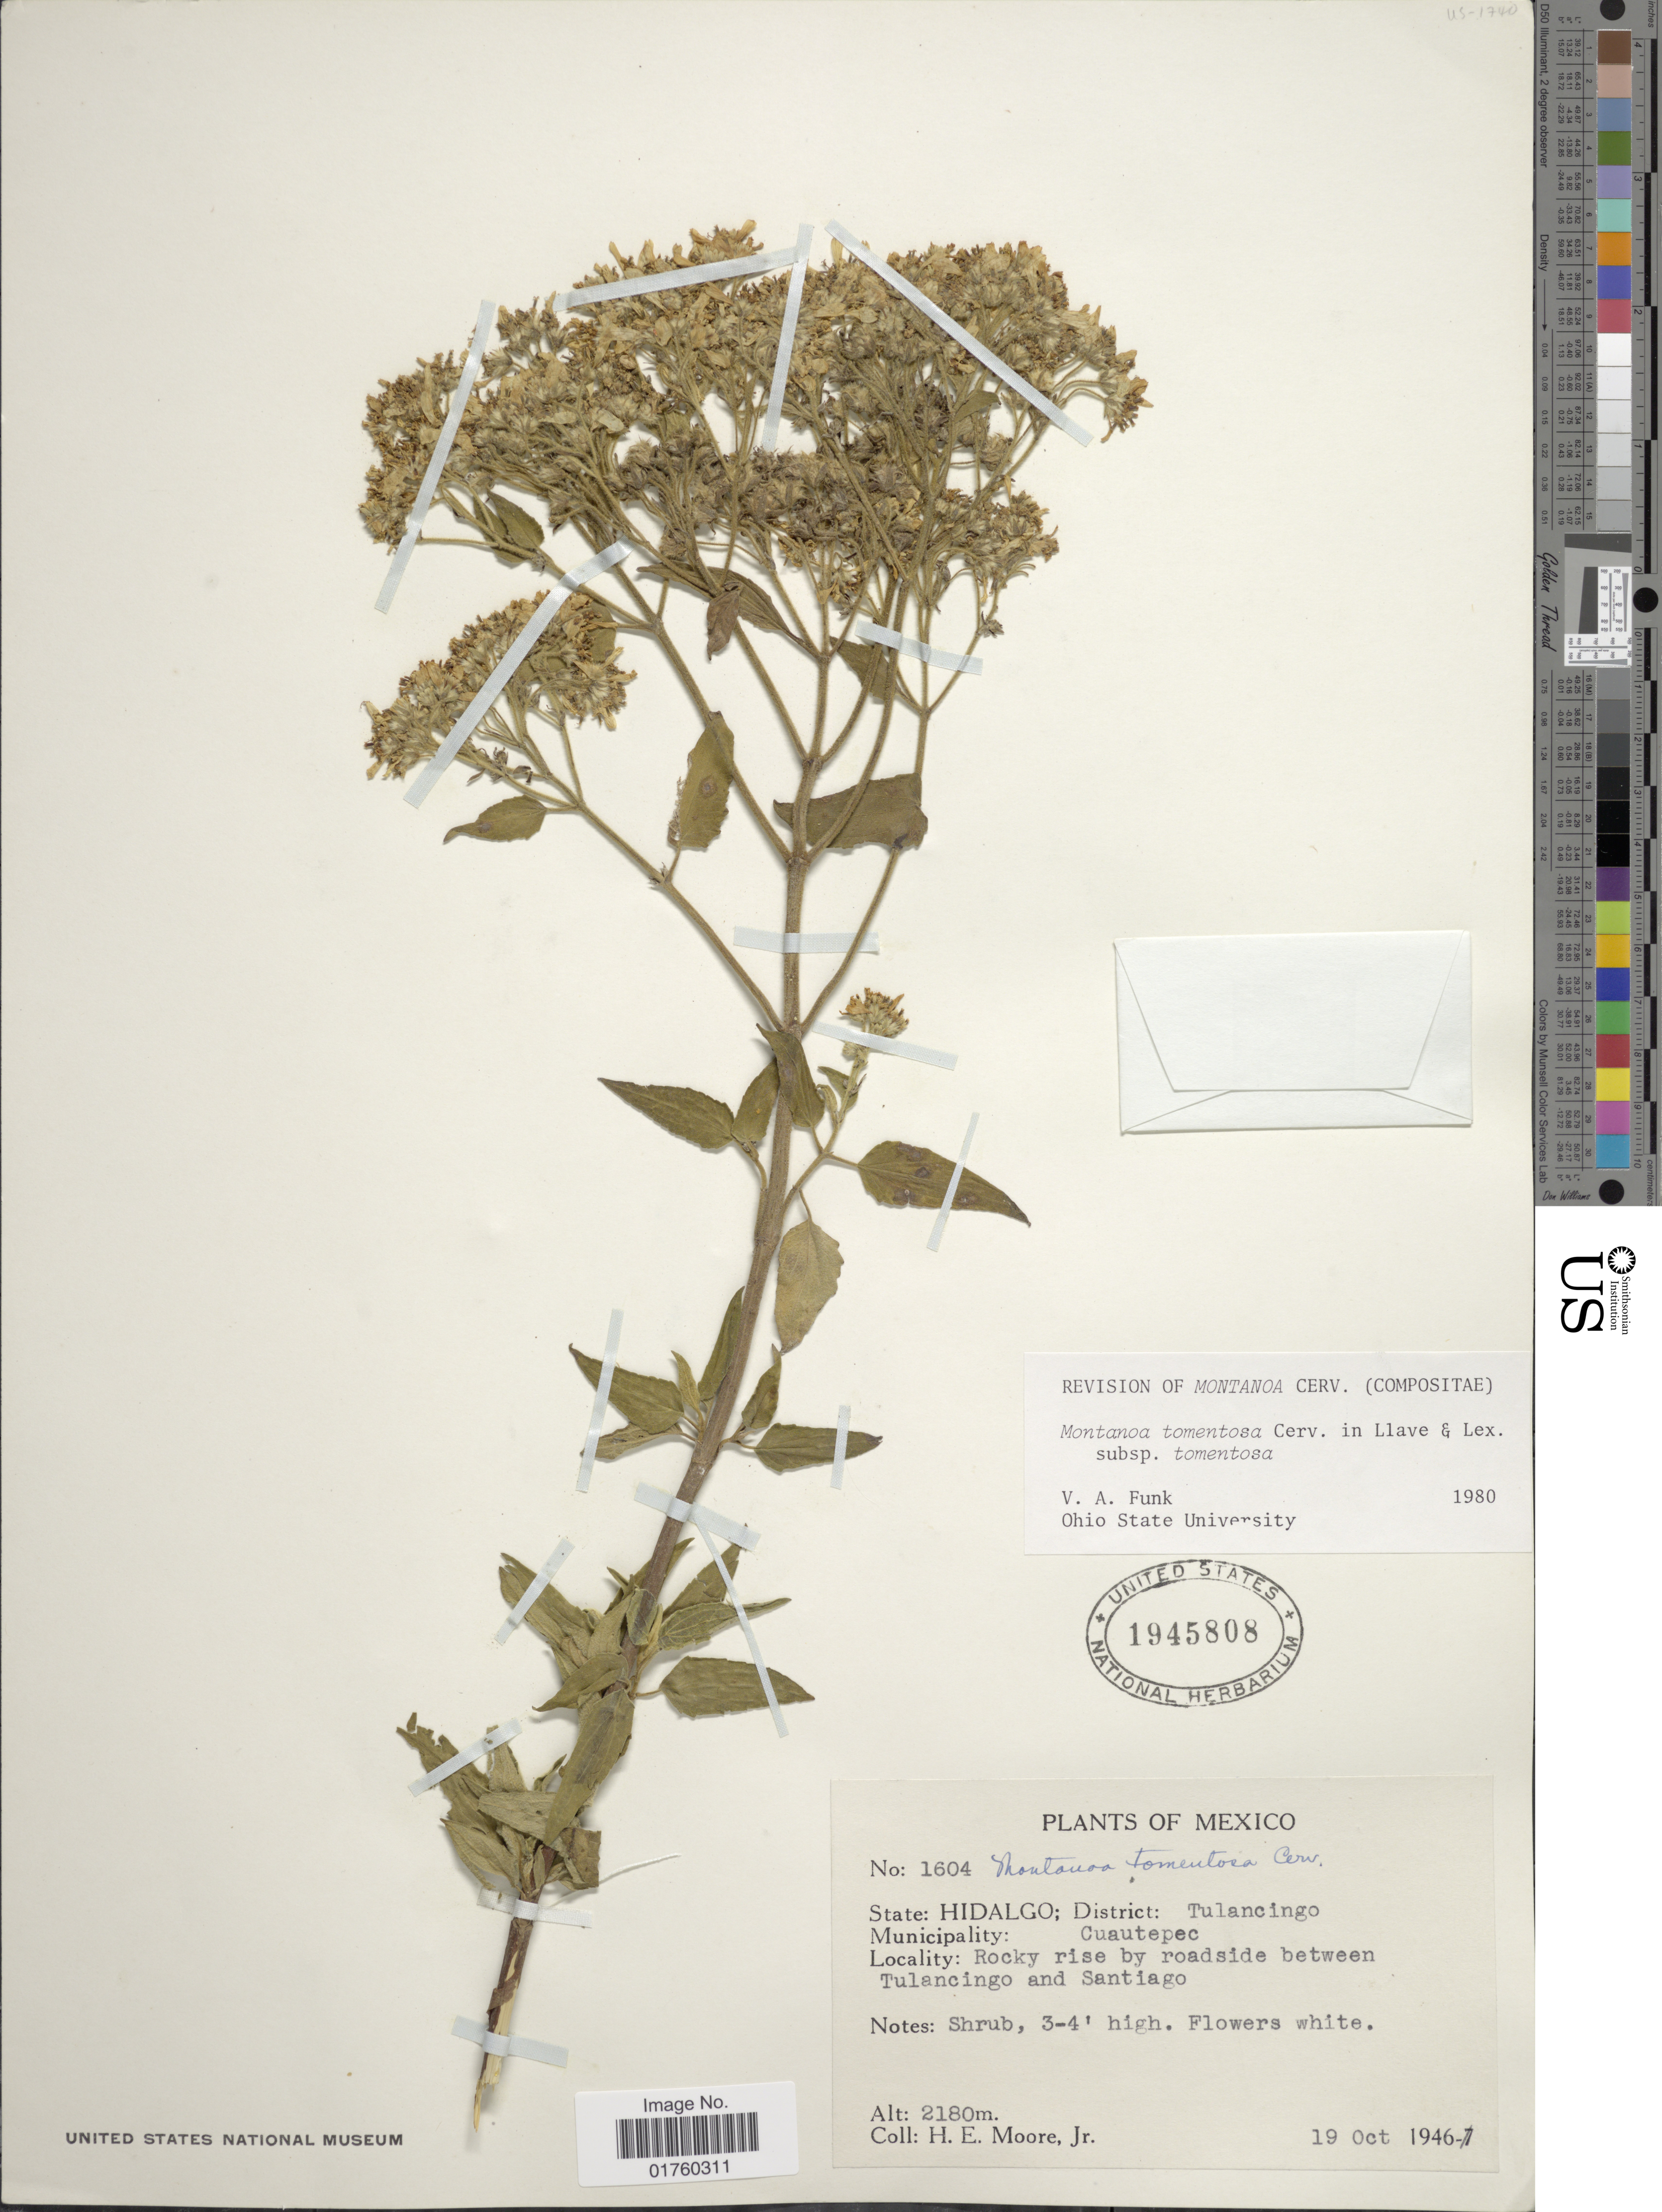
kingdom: Plantae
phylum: Tracheophyta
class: Magnoliopsida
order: Asterales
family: Asteraceae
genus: Montanoa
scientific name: Montanoa tomentosa subsp. tomentosa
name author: Cerv.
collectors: H. Moore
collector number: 1604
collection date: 1946-10-19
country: Mexico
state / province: Hidalgo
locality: District: Tulancingo, Municipality: Cautepec, rocky rise by roadside between Tulancingo and Santiago.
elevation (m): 2180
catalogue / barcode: US 1945808